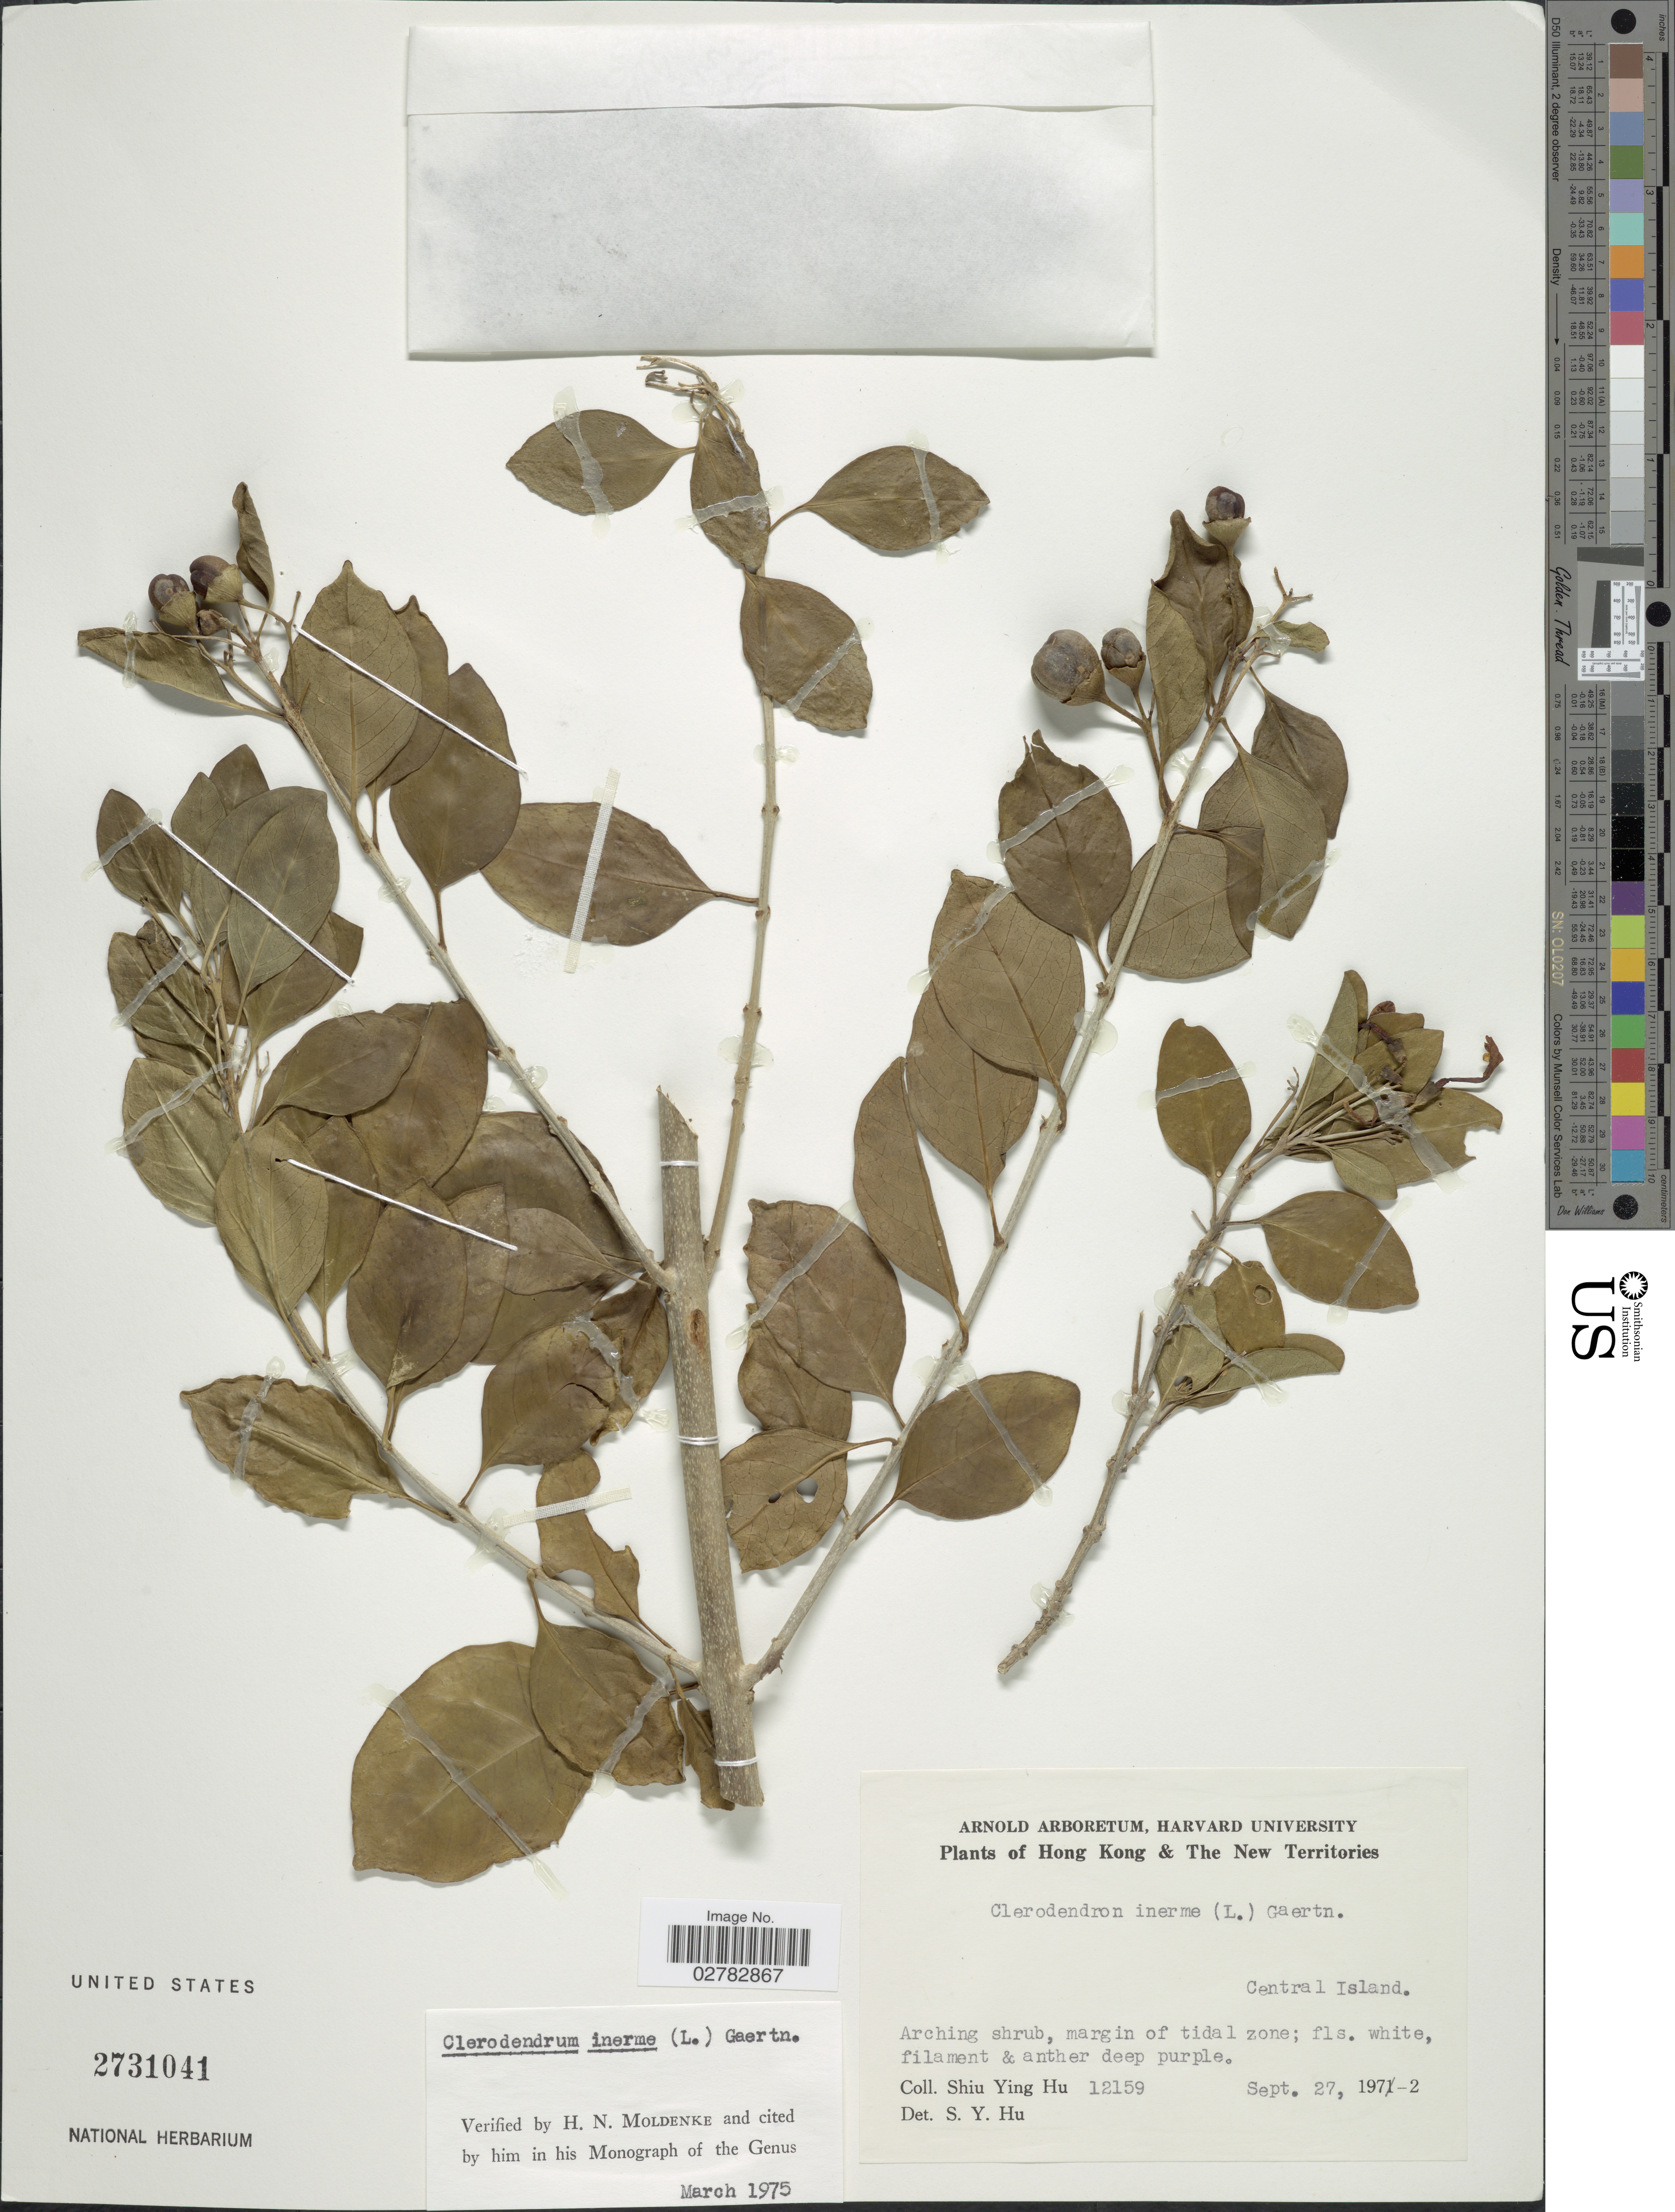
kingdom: Plantae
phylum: Tracheophyta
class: Magnoliopsida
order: Lamiales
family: Lamiaceae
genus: Clerodendrum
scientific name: Clerodendrum inerme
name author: (L.) Gaertn.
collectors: S. Y. Hu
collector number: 12159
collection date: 1972-09-27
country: China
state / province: Hong Kong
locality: The New Territories. Central Island.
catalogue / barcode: US 2731041